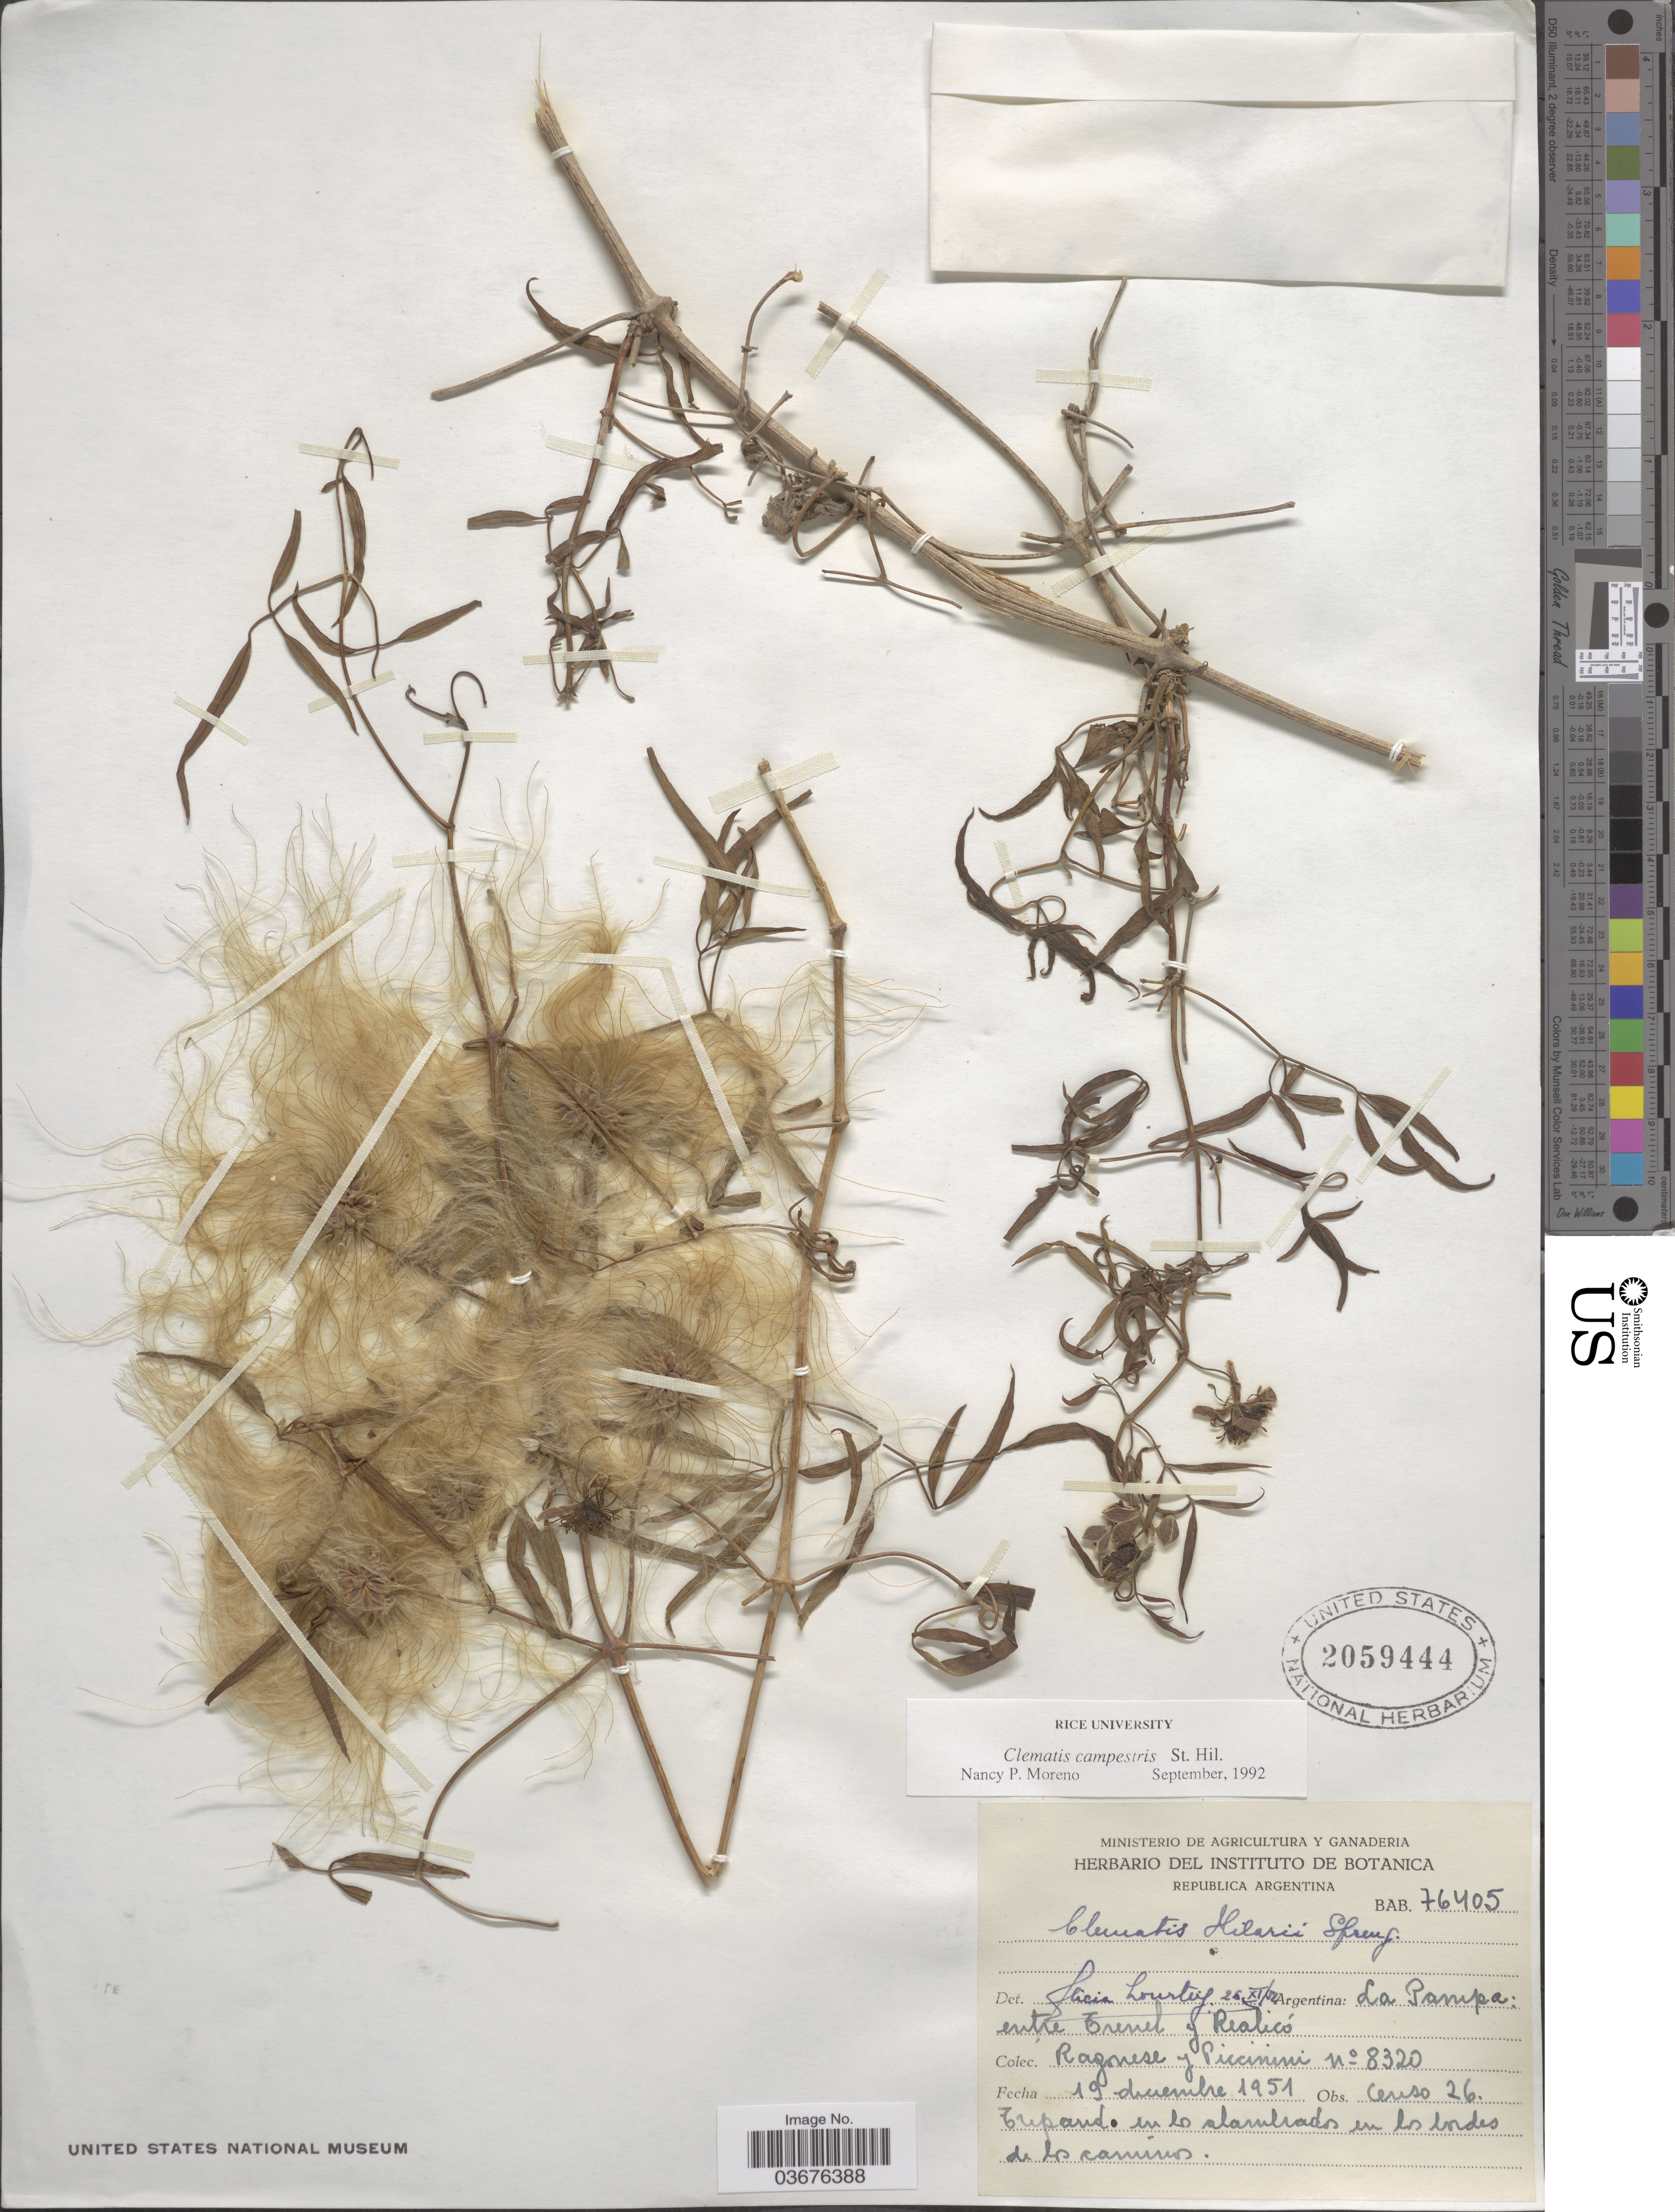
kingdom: Plantae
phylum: Tracheophyta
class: Magnoliopsida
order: Ranunculales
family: Ranunculaceae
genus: Clematis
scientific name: Clematis campestris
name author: A. St.-Hil.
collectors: Ragonese, -- & Piccinini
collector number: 8320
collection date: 1951-12-19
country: Argentina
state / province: La Pampa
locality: Entre Trenel y Realicó.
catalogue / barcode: US 2059444